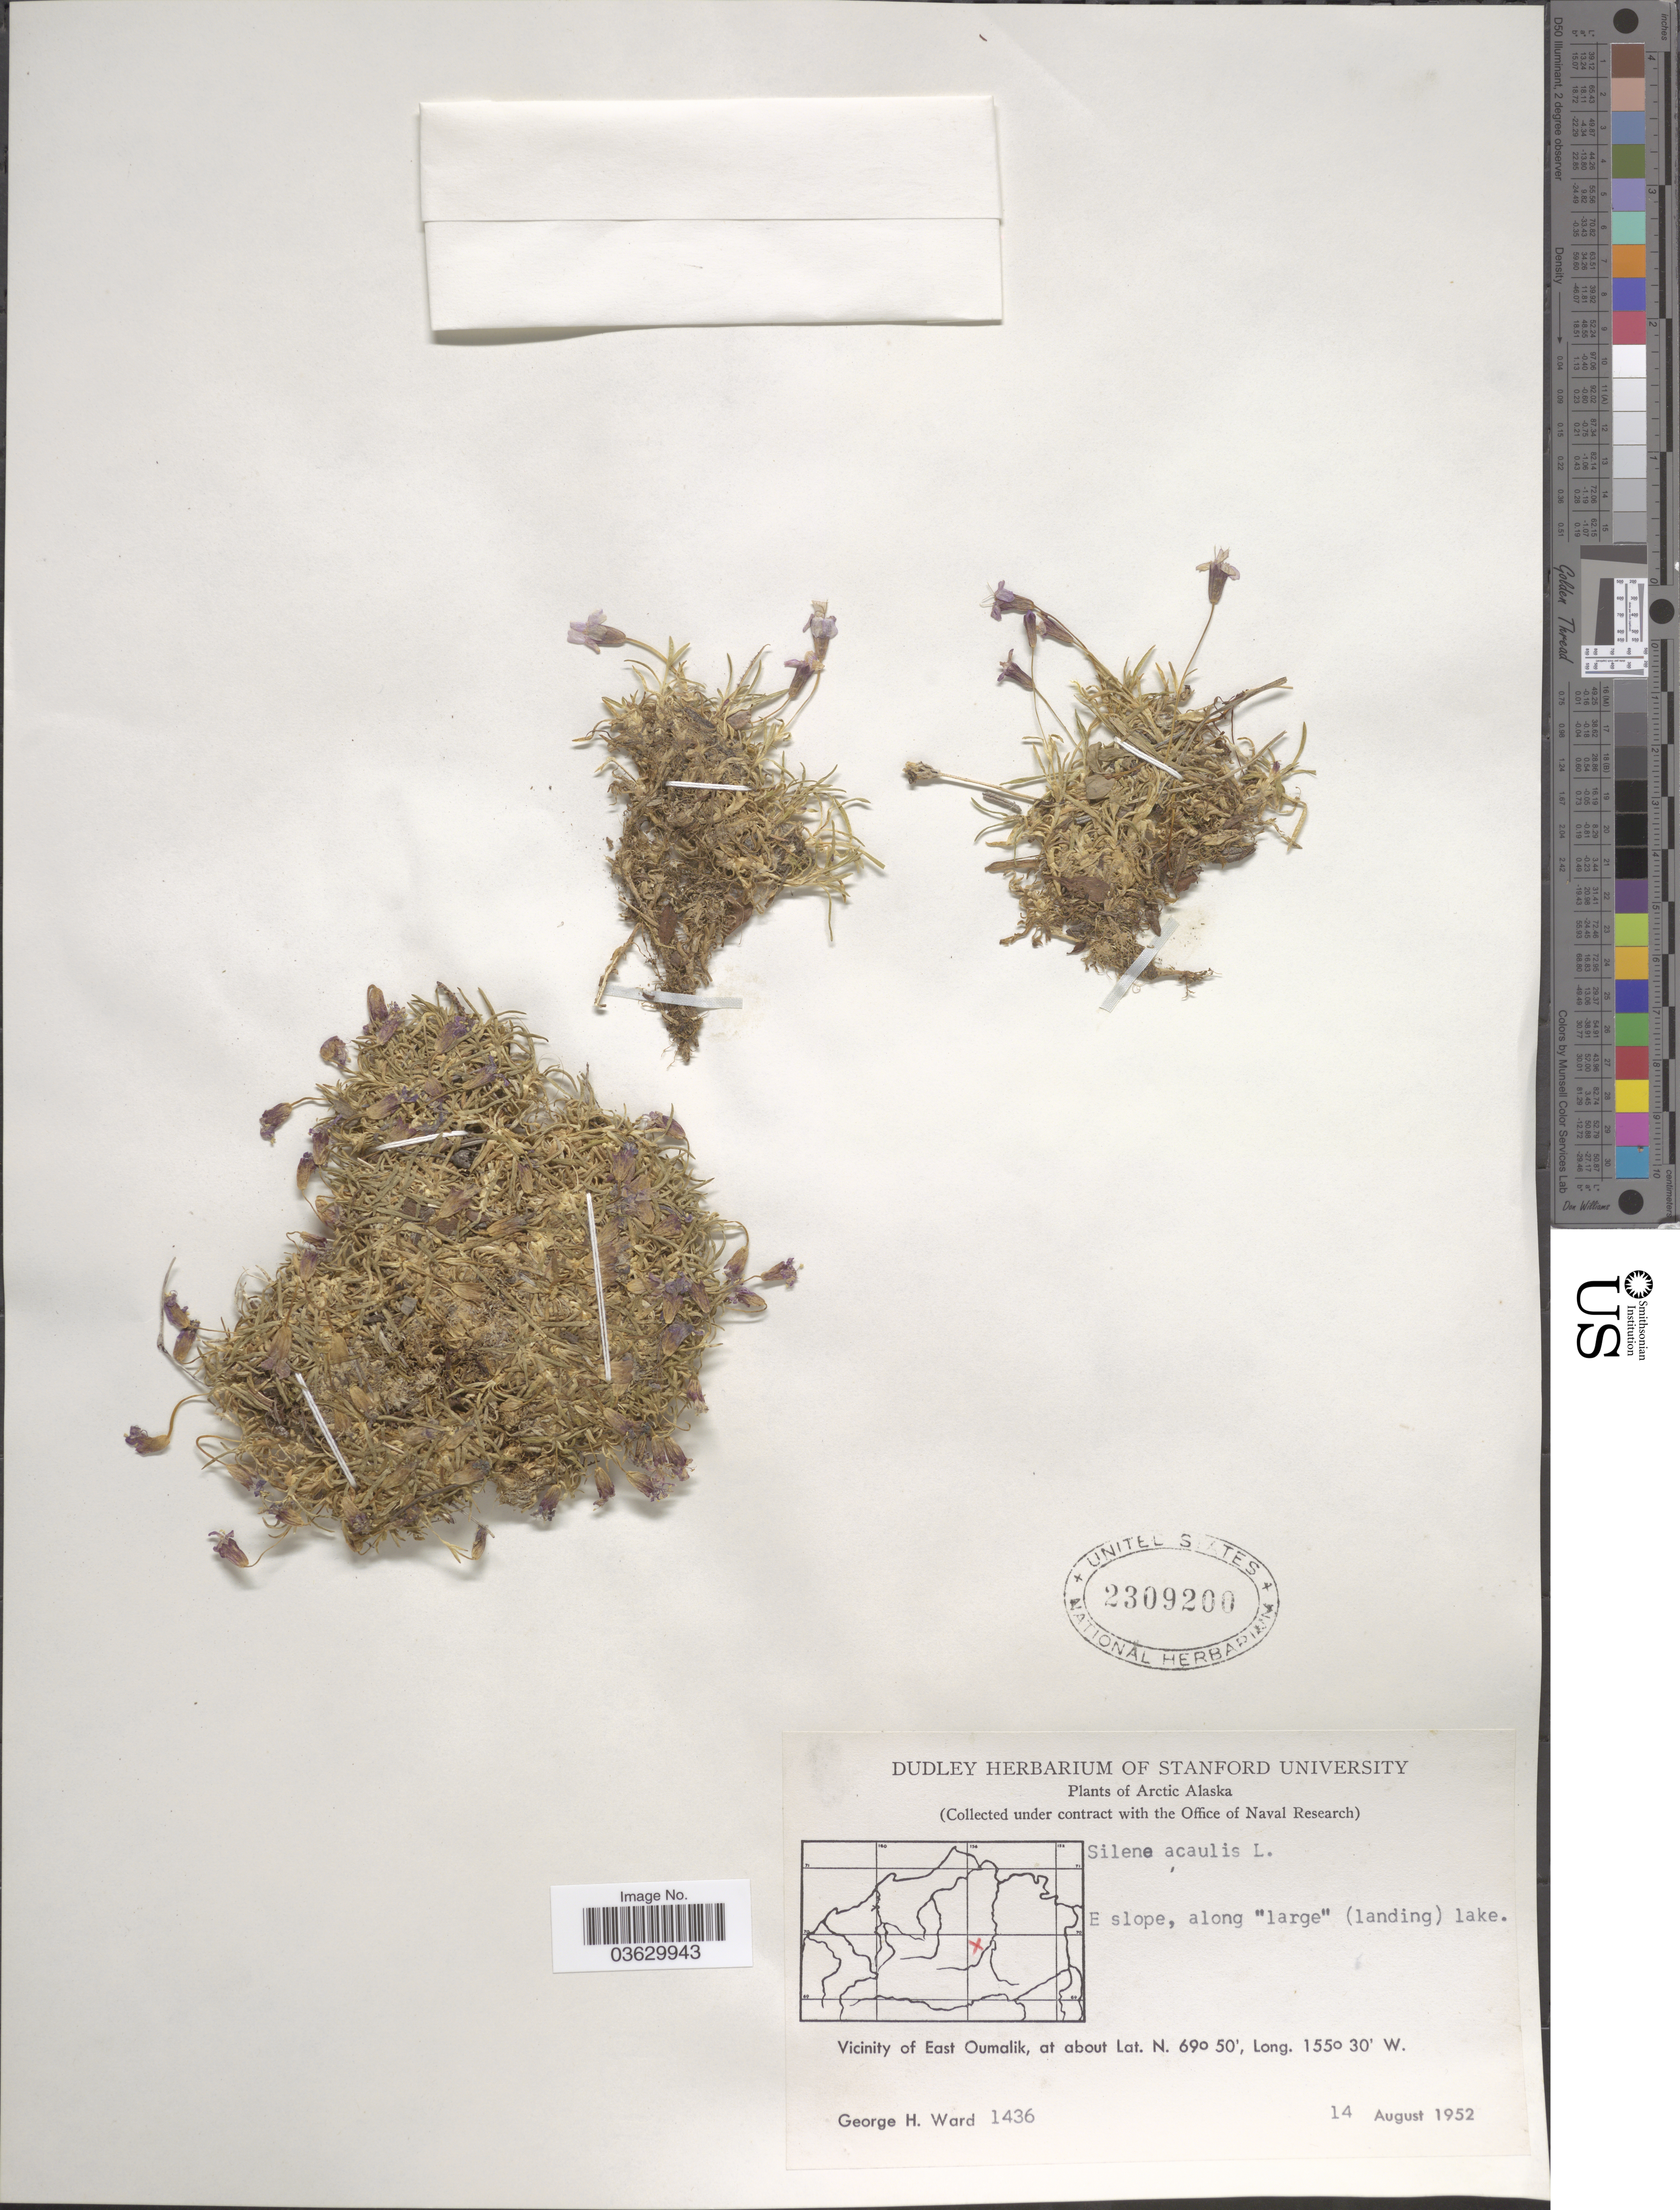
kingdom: Plantae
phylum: Tracheophyta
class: Magnoliopsida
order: Caryophyllales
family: Caryophyllaceae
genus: Silene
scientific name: Silene acaulis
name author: (L.) Jacq.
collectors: G. H. Ward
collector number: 1436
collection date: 1952-08-14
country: United States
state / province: Alaska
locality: Arctic Alaska. E slope, along "large" (landing) lake. Vicinity of East Oumalik.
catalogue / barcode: US 2309200